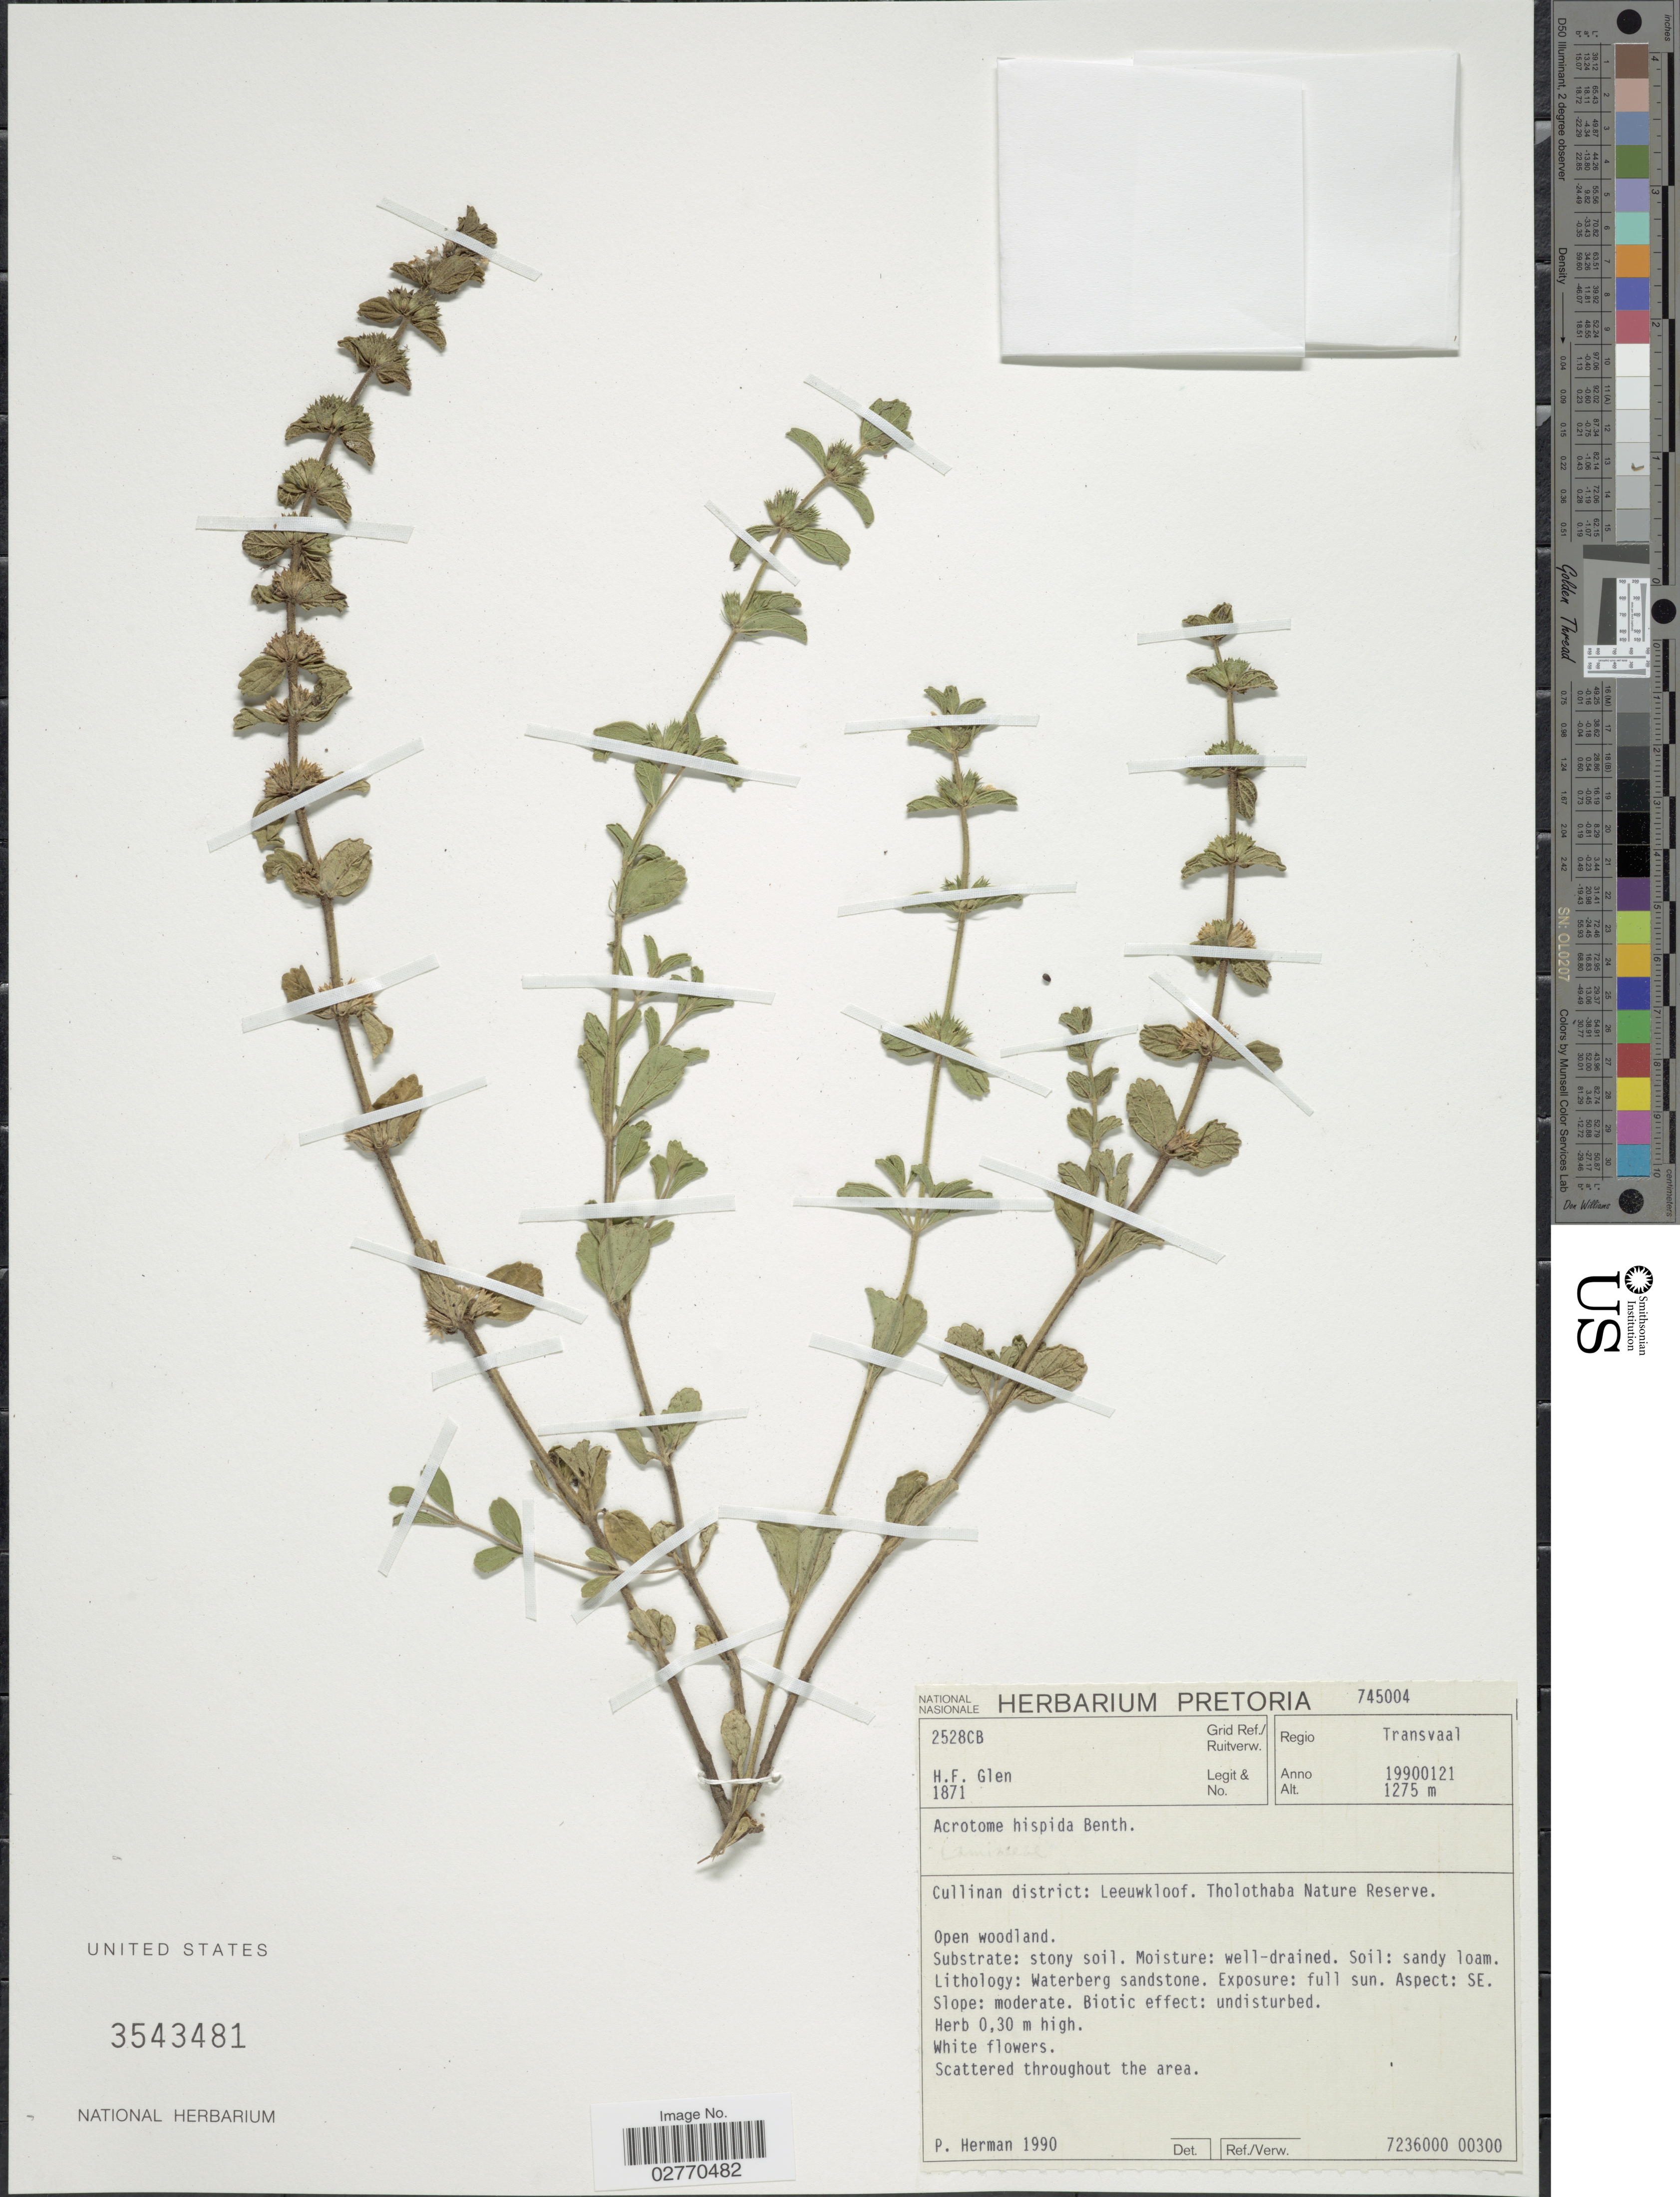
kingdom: Plantae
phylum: Tracheophyta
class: Magnoliopsida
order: Lamiales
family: Lamiaceae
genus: Acrotome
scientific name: Acrotome hispida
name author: Benth.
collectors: H. F. Glen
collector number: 1871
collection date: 1990-01-21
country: South Africa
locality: Regio Transvaal, Cullinan district: Leeuwkloof, Tholothaba Nature Reserve. 2528CB Grid Ref.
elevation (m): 1275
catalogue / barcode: US 3543481